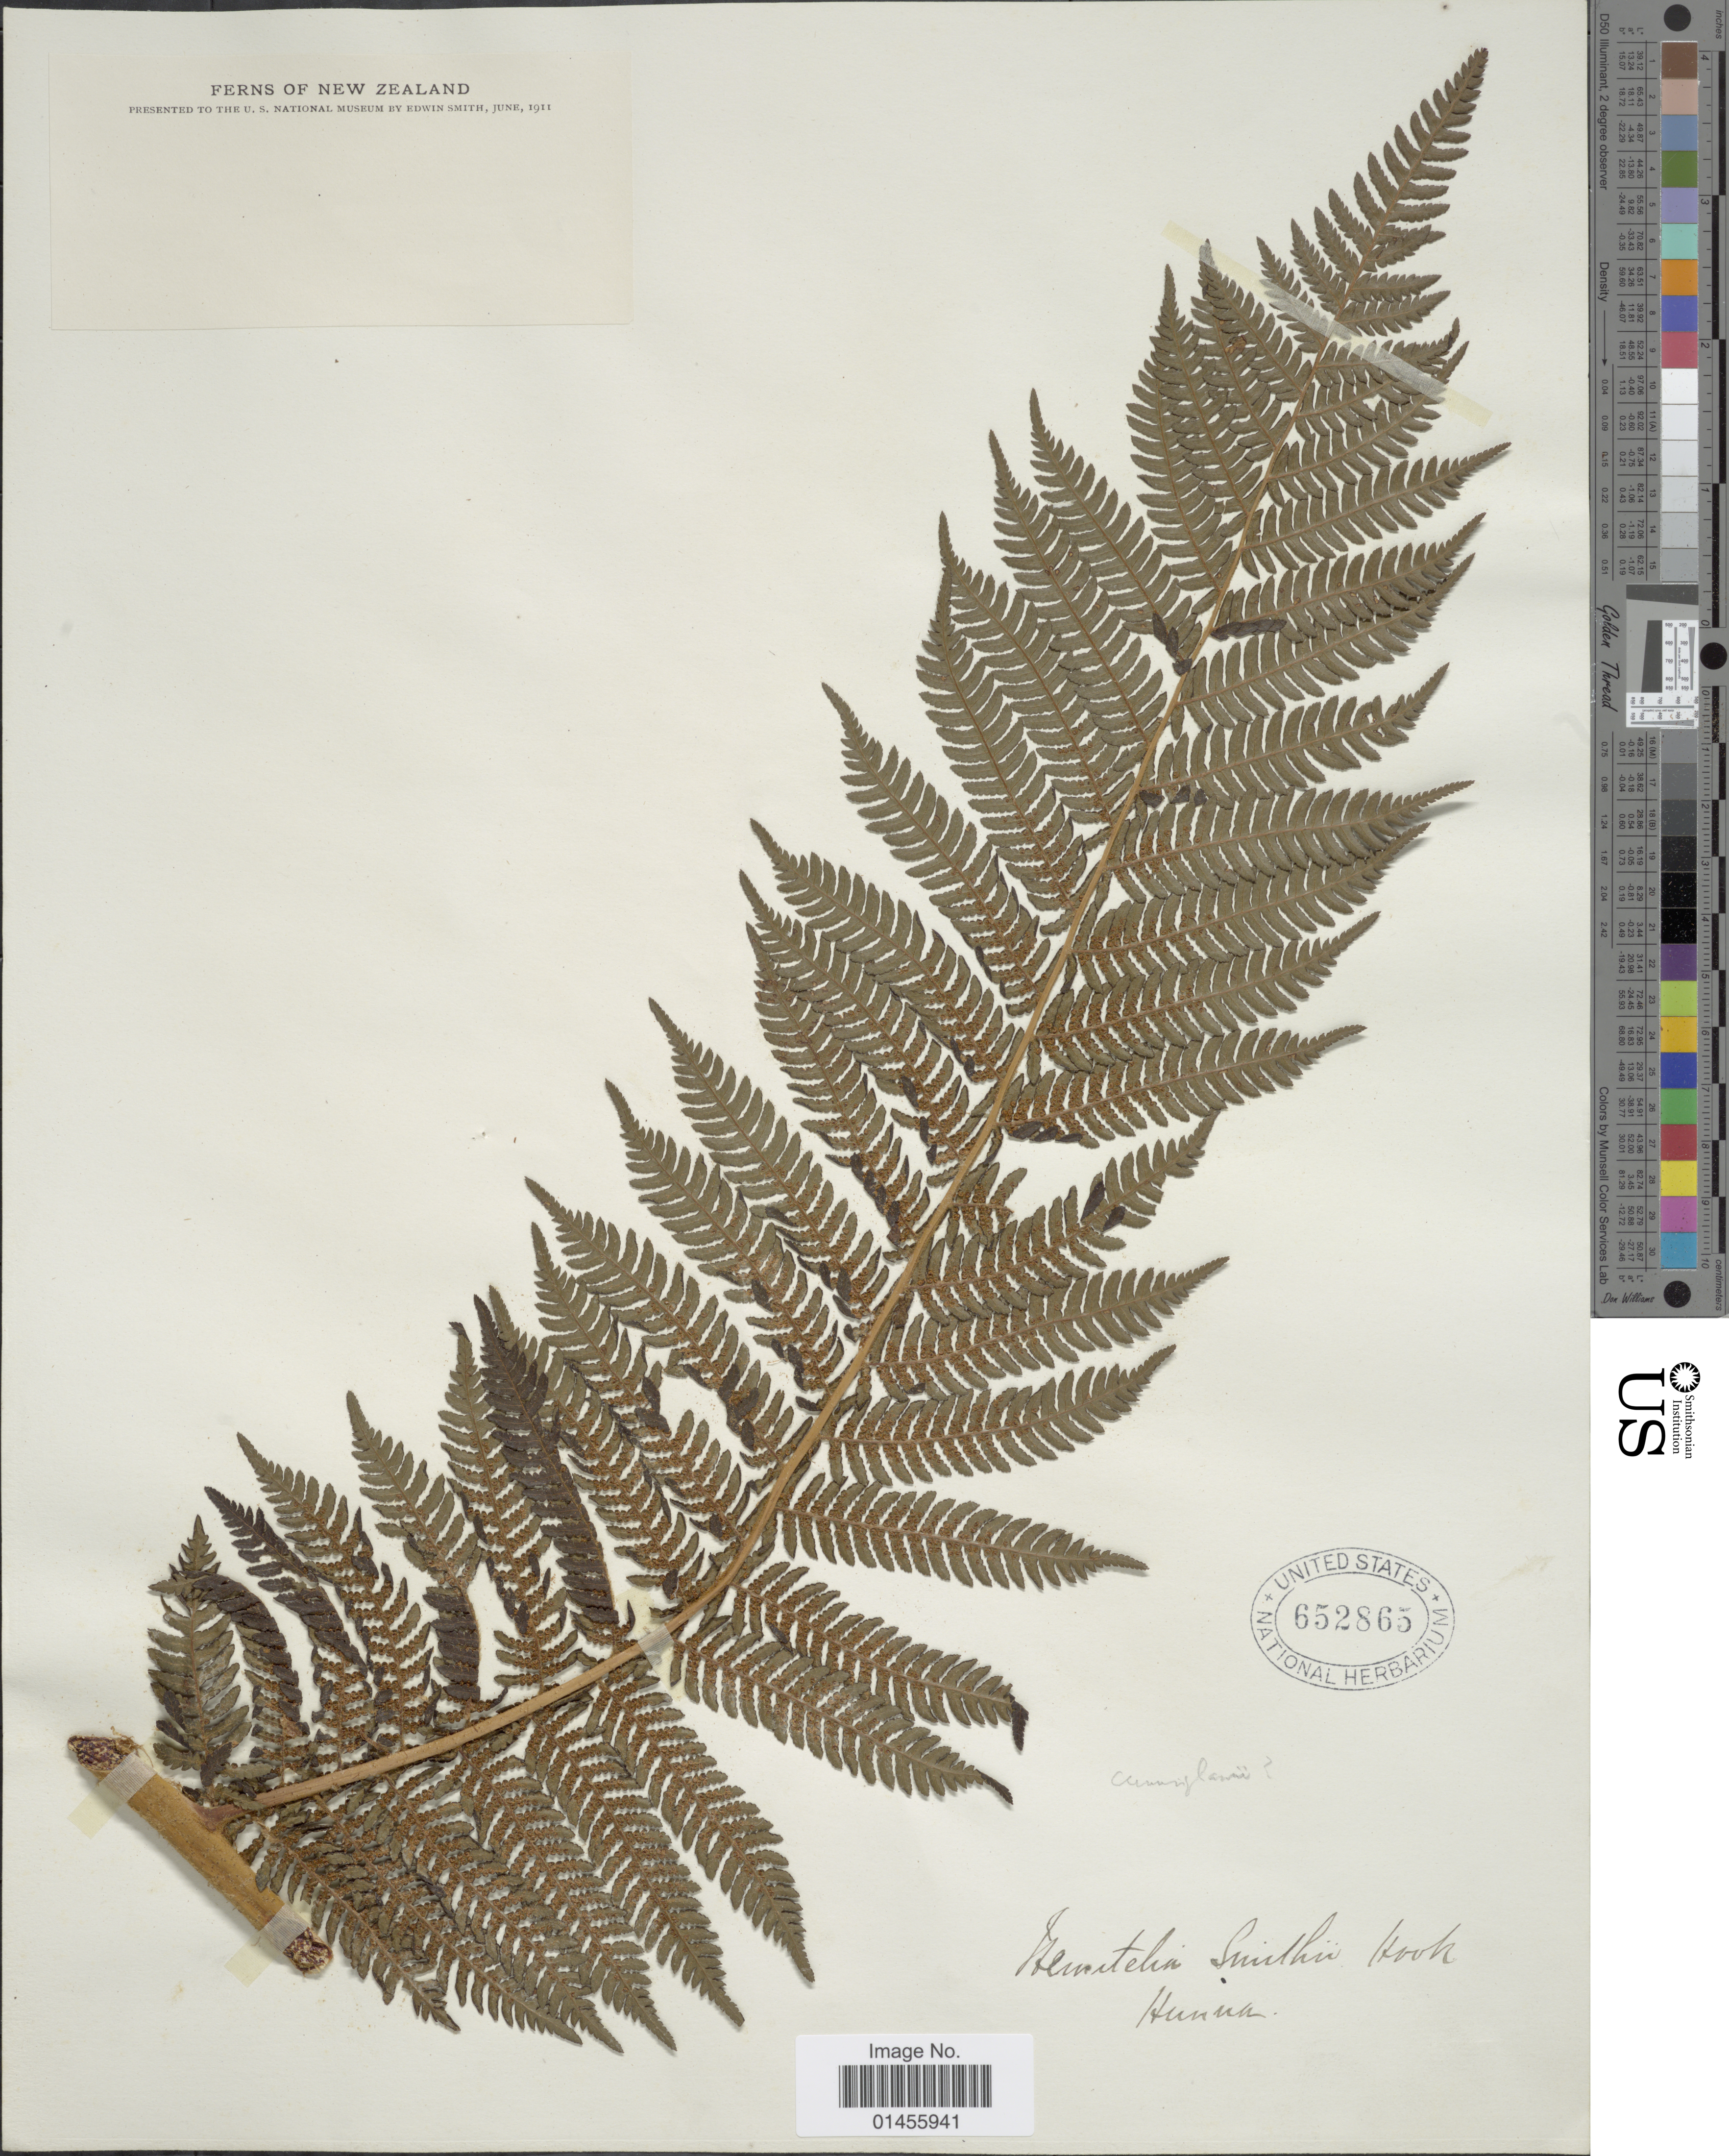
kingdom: Plantae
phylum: Tracheophyta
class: Polypodiopsida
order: Cyatheales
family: Cyatheaceae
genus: Alsophila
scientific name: Alsophila smithii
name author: (Hook.) R.M. Tryon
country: New Zealand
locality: Hunuk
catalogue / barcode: US 652865